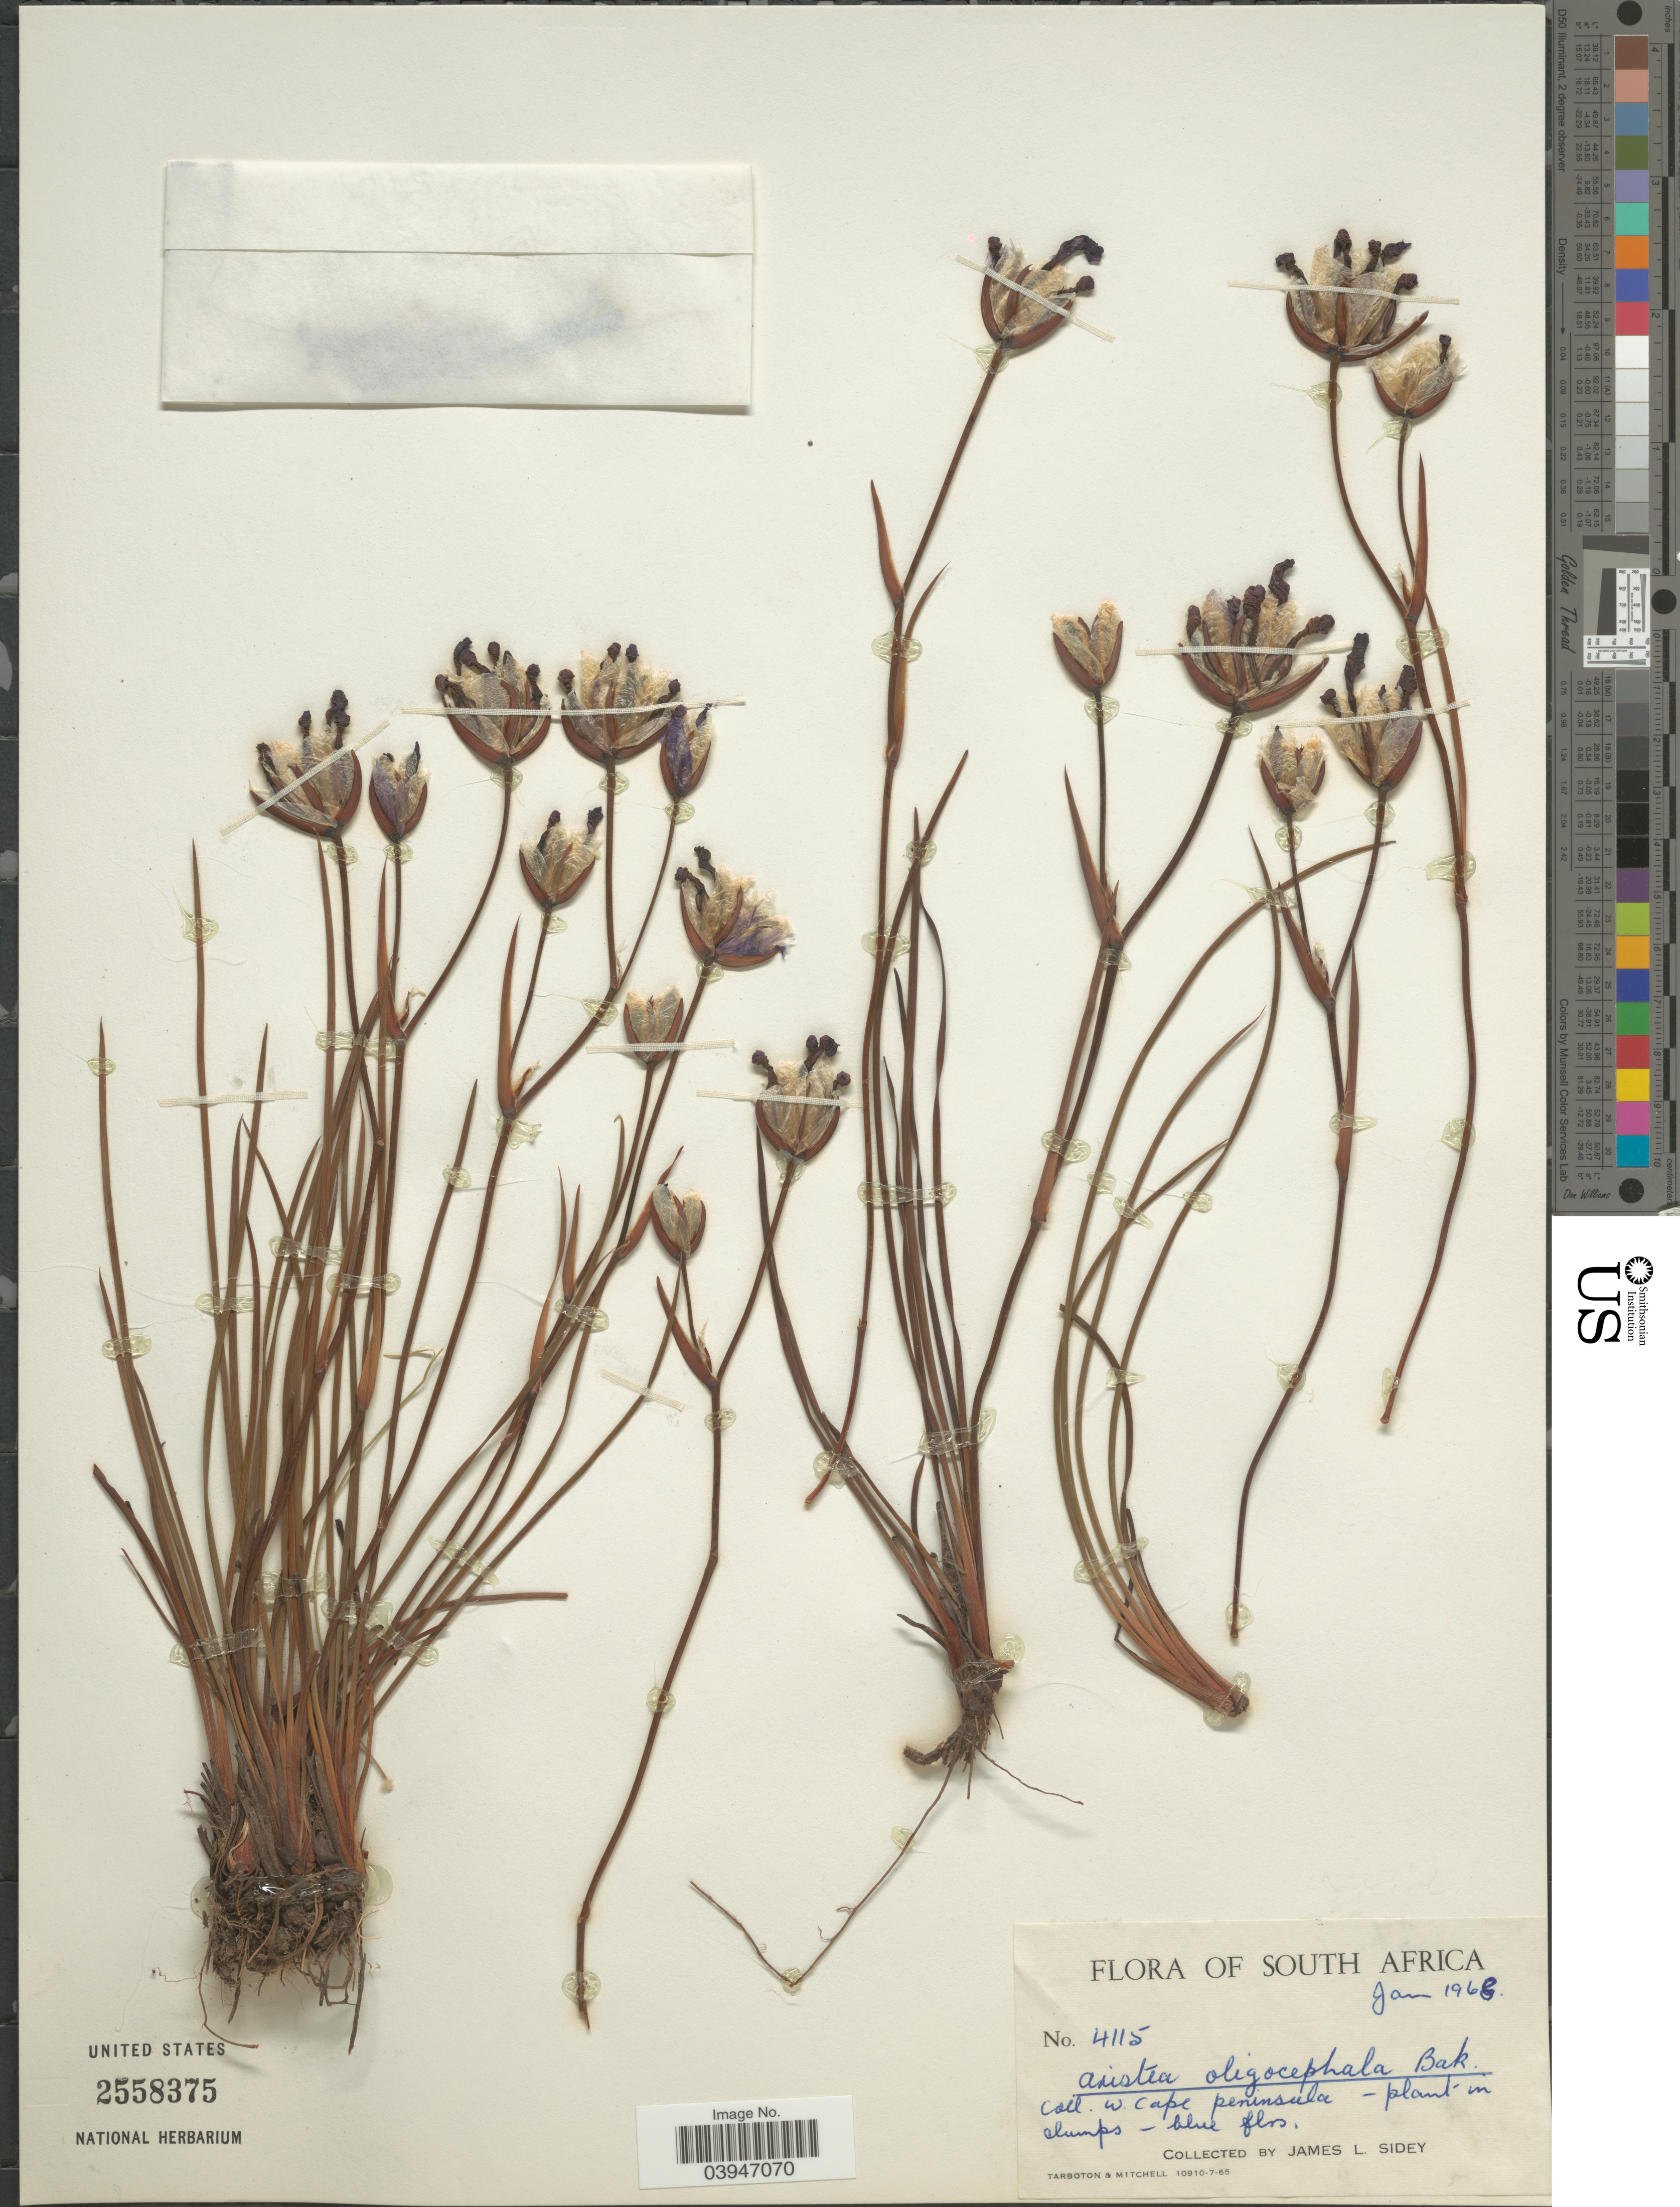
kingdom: Plantae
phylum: Tracheophyta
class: Liliopsida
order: Asparagales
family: Iridaceae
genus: Aristea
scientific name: Aristea oligocephala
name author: Baker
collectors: J. L. Sidey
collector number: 4115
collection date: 1968-01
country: South Africa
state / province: Western Cape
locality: W. Cape Peninsula.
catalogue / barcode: US 2558375